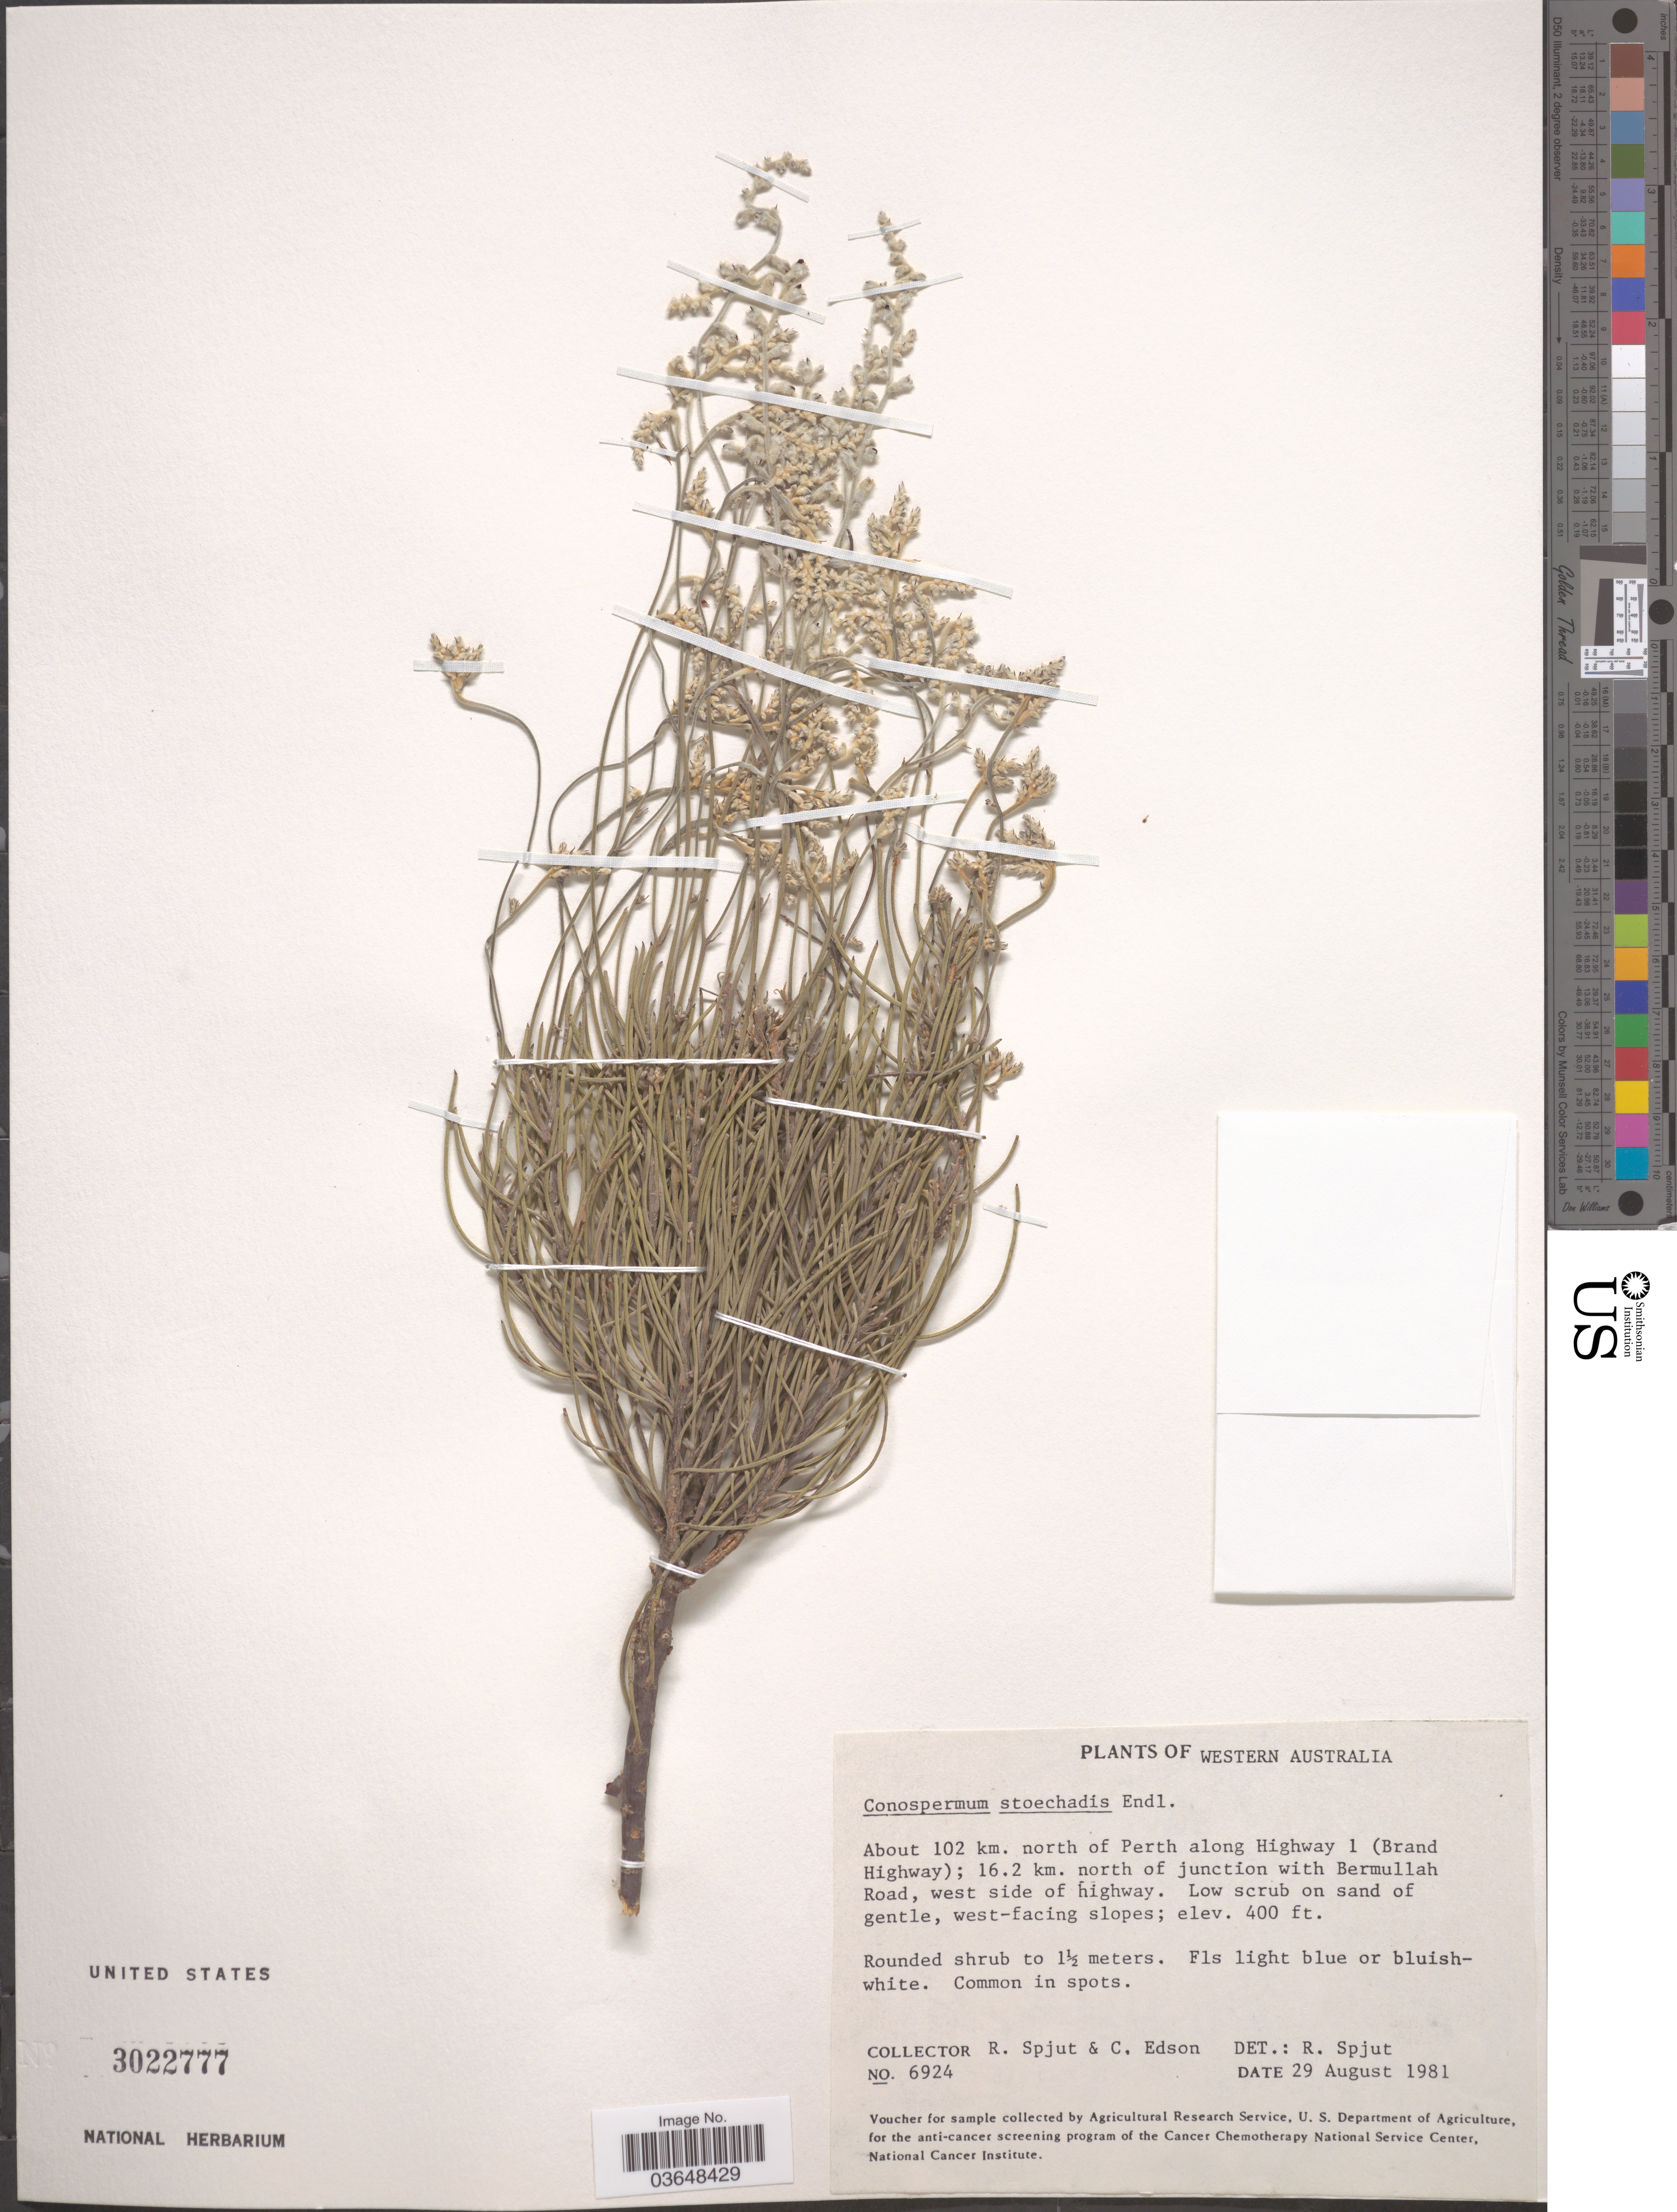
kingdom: Plantae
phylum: Tracheophyta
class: Magnoliopsida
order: Proteales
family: Proteaceae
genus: Conospermum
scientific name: Conospermum stoechadis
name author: Endl.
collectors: R. Spjut & C. Edson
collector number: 6924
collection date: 1981-08-29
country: Australia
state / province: Western Australia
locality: About 102 km. north of Perth along Highway 1 (Brand Highway); 16.2 km. north of junction with Bermullah Road, west side of highway.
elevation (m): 122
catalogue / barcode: US 3022777